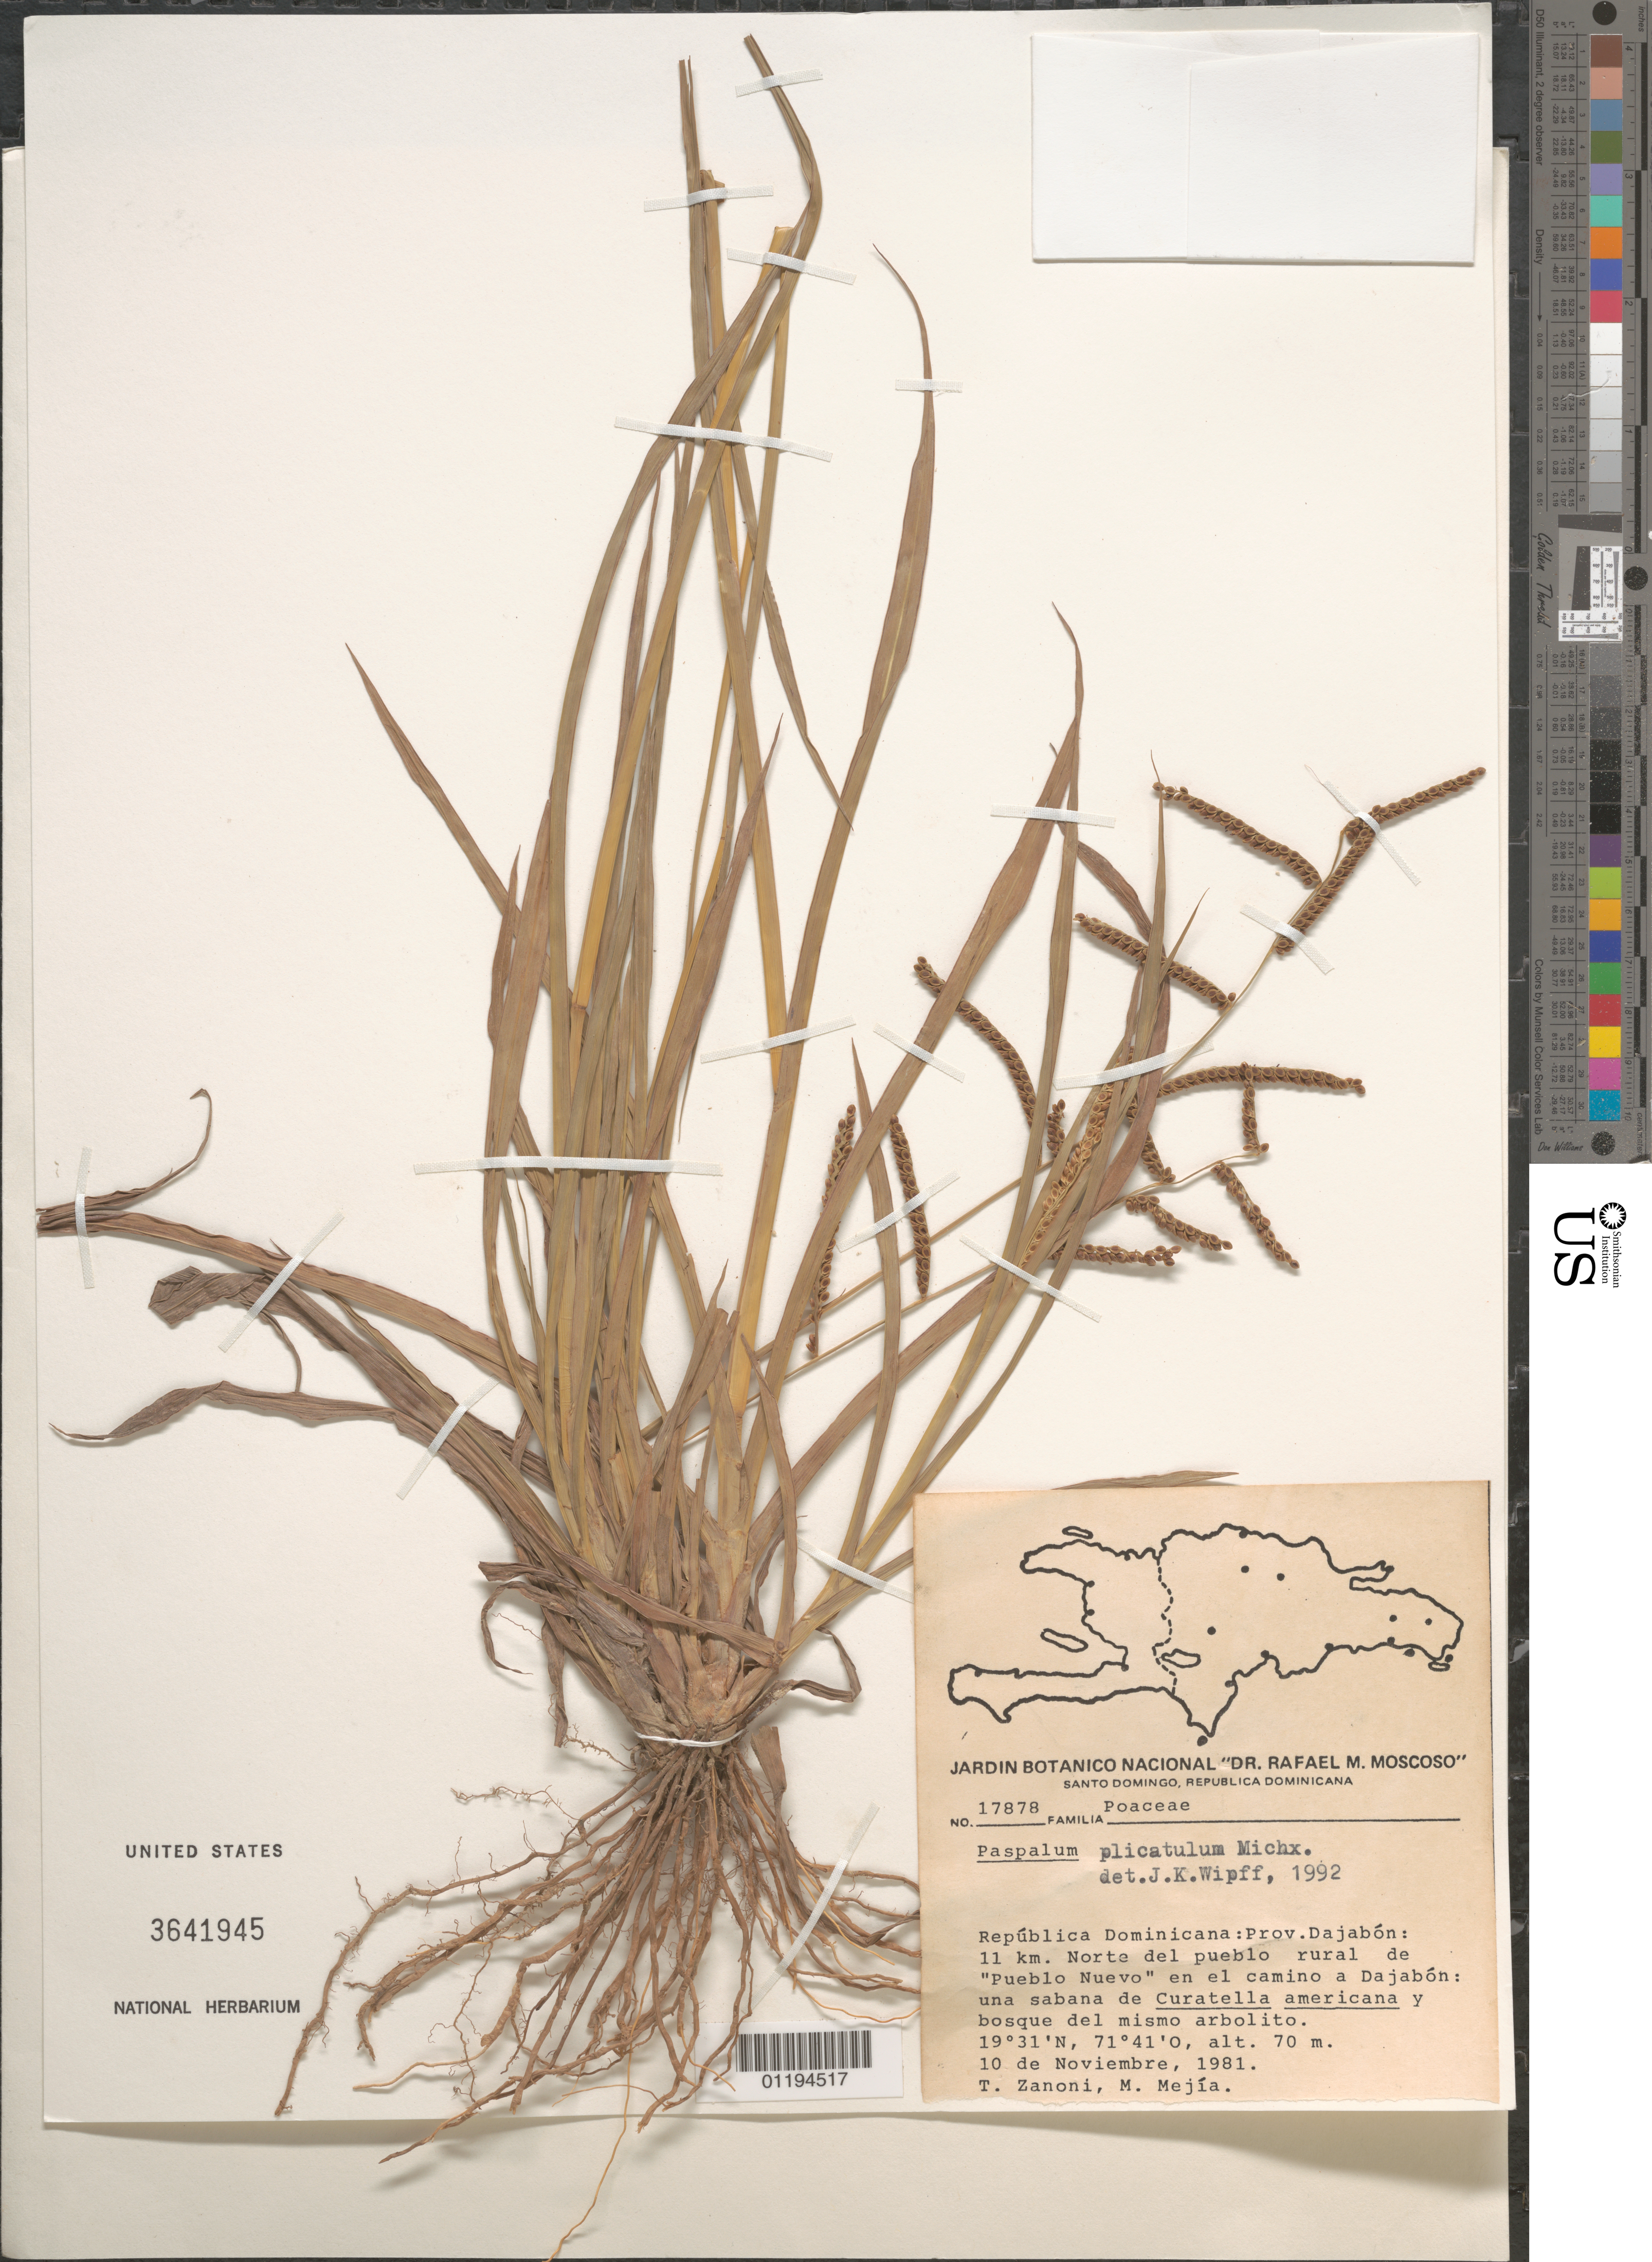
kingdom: Plantae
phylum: Tracheophyta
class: Liliopsida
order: Poales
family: Poaceae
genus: Paspalum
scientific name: Paspalum plicatulum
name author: Michx.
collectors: T. A. Zanoni & M. Mejia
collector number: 17878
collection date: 1981-11-10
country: Dominican Republic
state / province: Dajabon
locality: N of rural town "Pueblo Nuevo"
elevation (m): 70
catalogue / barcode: US 3641945